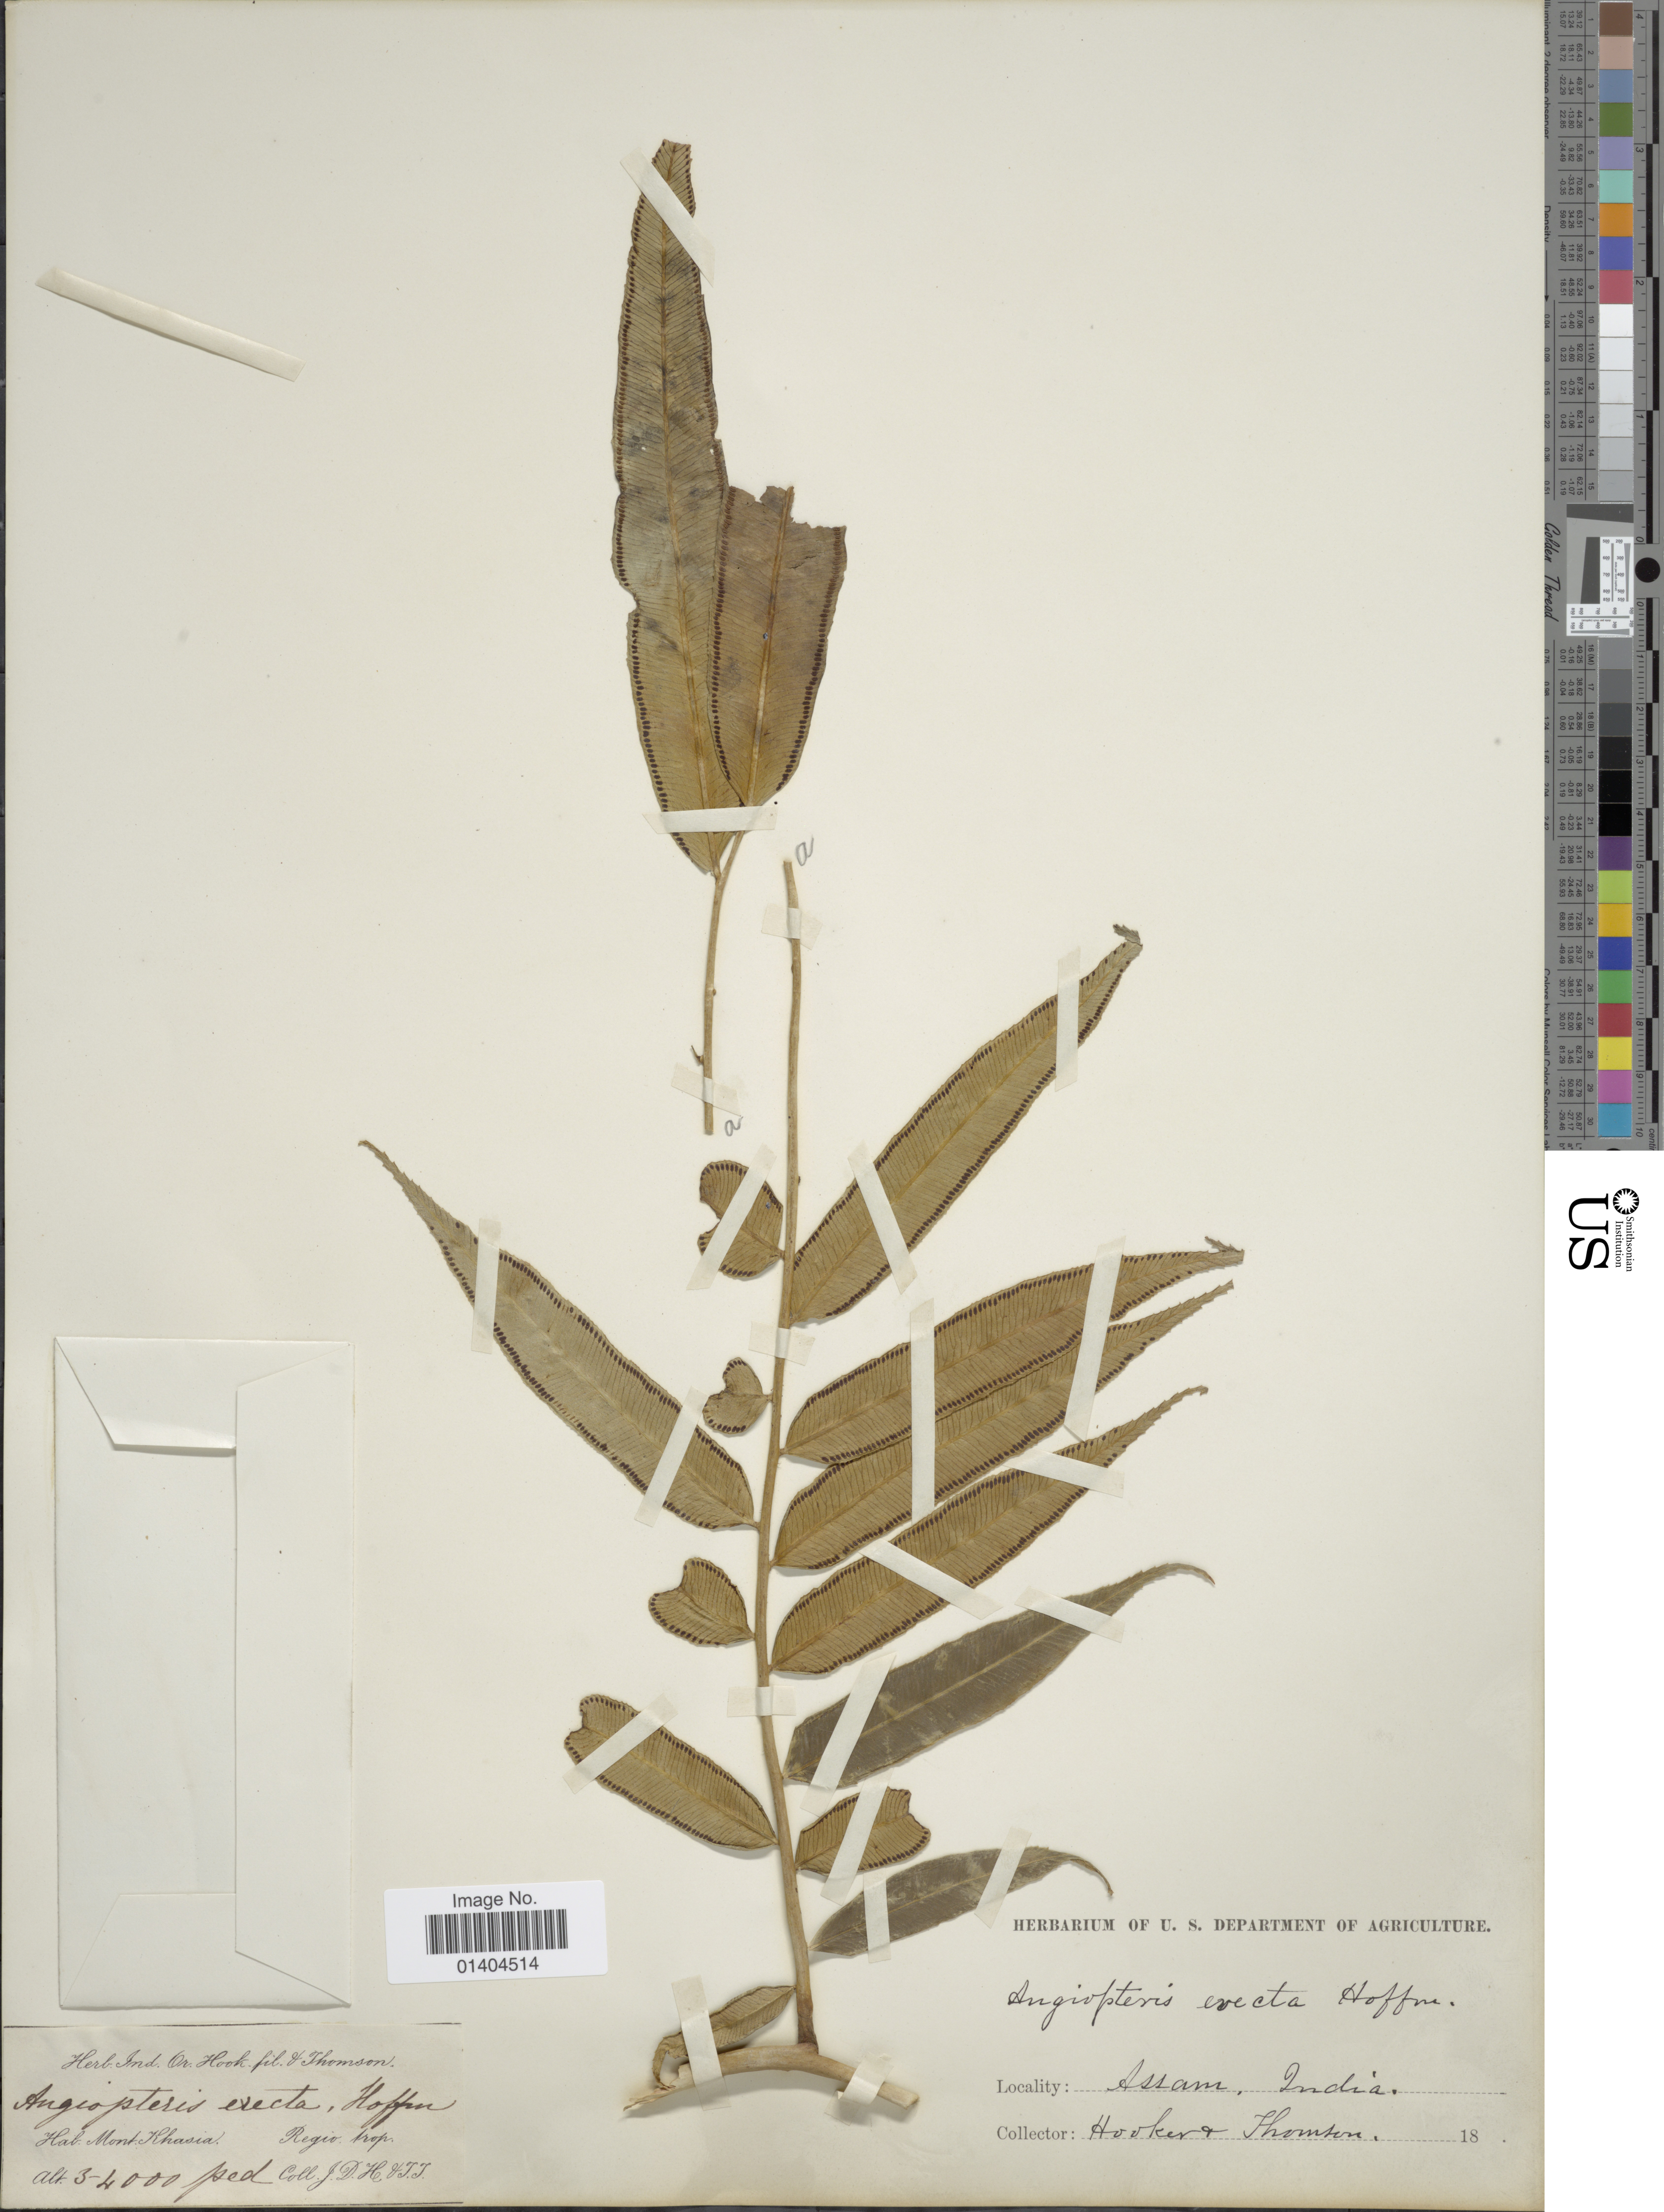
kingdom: Plantae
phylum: Tracheophyta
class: Polypodiopsida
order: Marattiales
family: Marattiaceae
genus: Angiopteris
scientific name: Angiopteris evecta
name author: (G. Forst.) Hoffm.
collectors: J. D. Hooker & T. Thomson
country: India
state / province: Assam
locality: Mont. Khasia.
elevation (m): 914